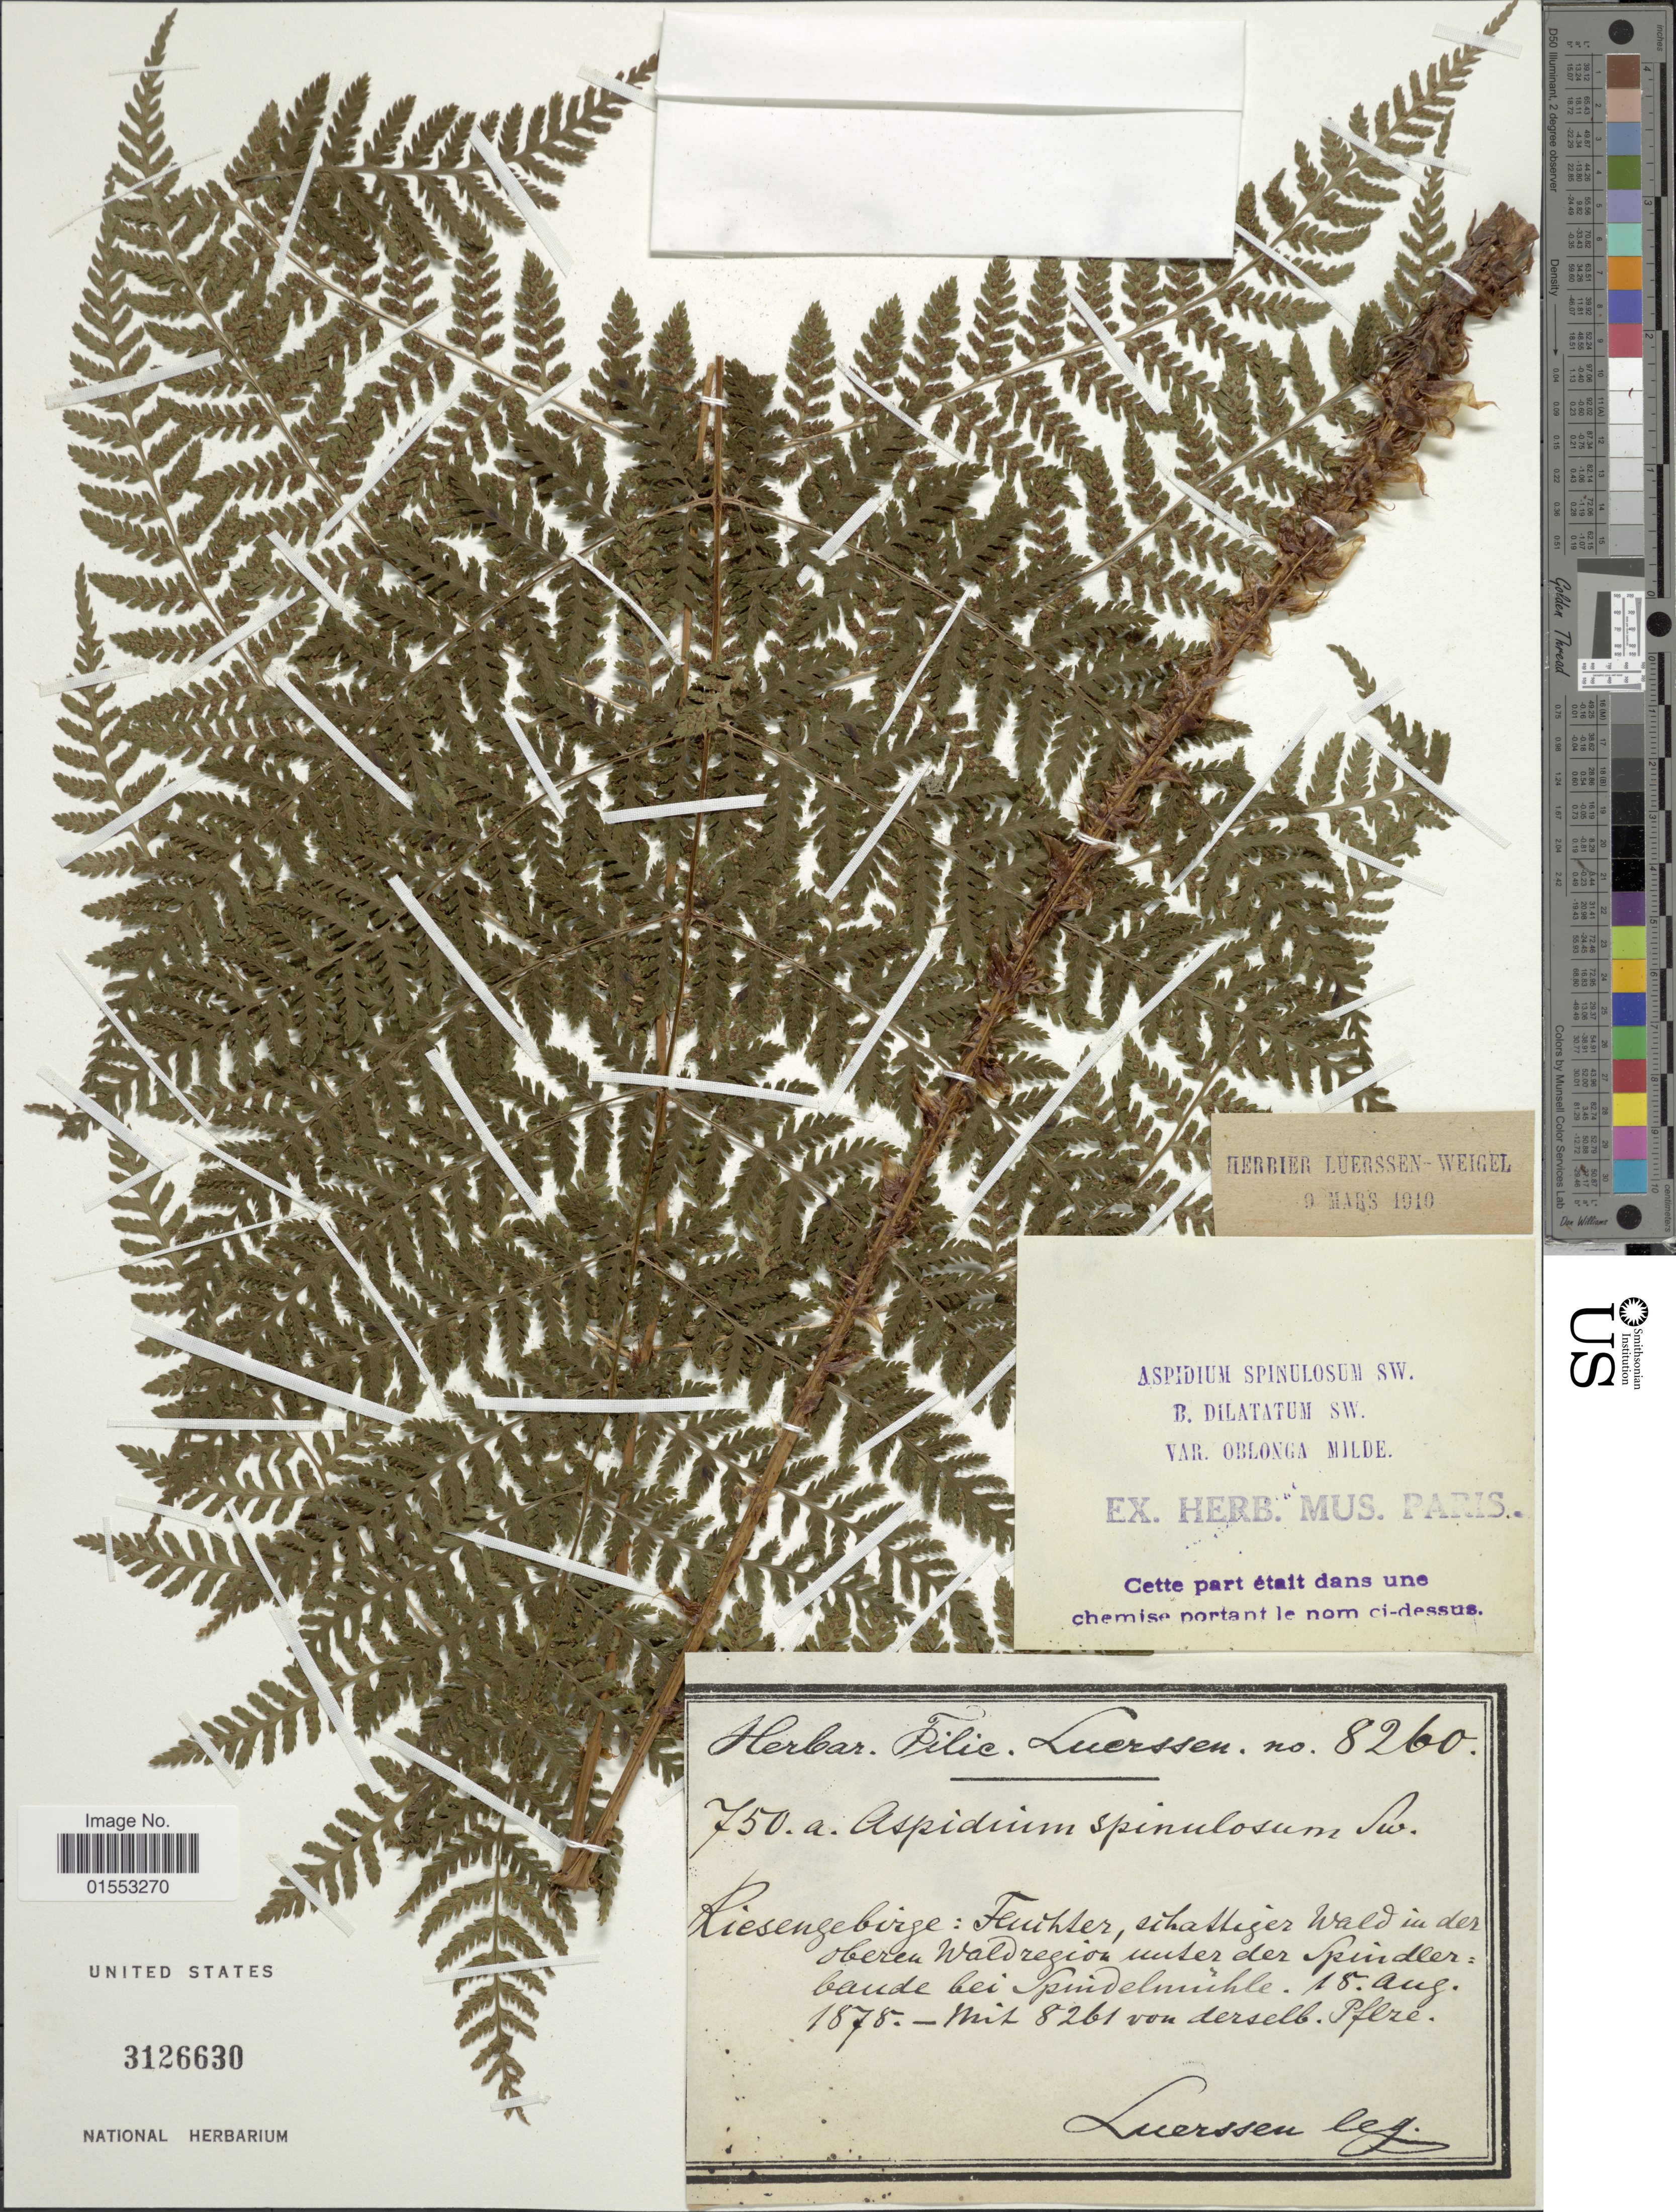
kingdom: Plantae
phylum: Tracheophyta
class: Polypodiopsida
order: Polypodiales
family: Dryopteridaceae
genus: Dryopteris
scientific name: Dryopteris dilatata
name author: (Hoffm.) A. Gray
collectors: Luerssen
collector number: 750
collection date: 1878-08-15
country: Czechia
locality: Riesengebirge: Feuthler, Schatliger wald in der oberen Waldregion unter der Spinder baute bei Spindermulhe [interpreted]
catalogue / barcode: US 3126630